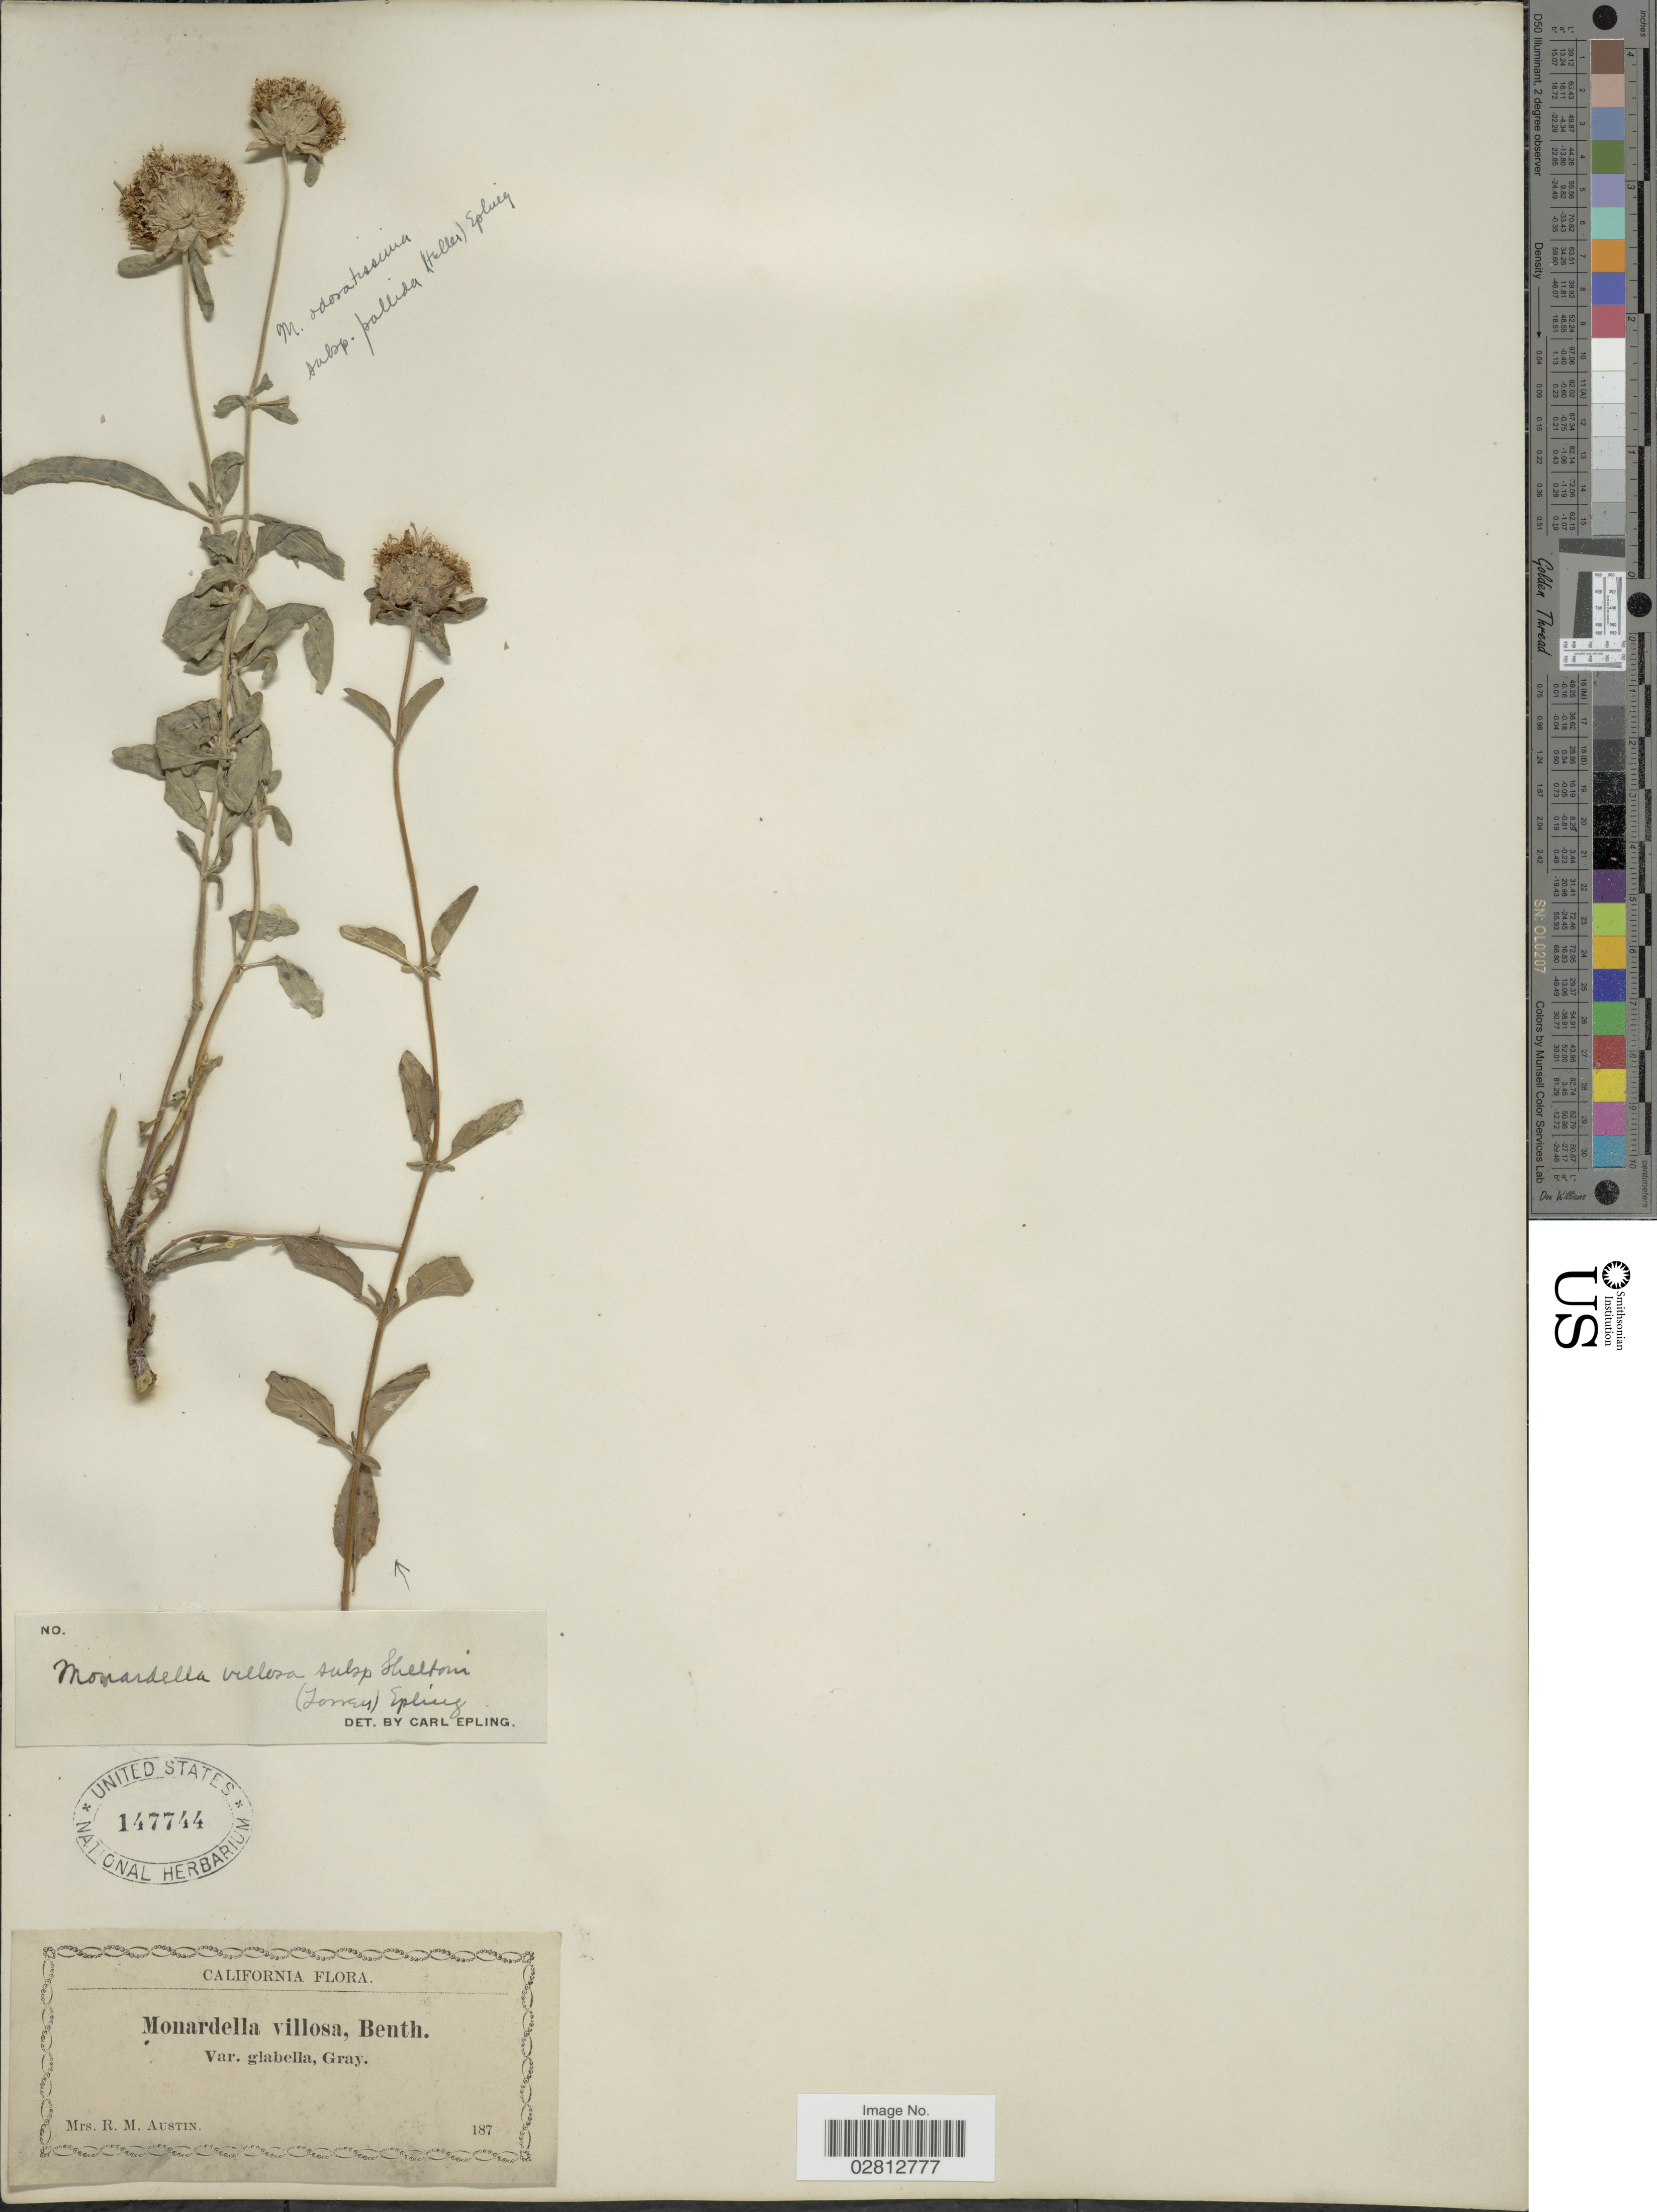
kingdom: Plantae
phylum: Tracheophyta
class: Magnoliopsida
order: Lamiales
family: Lamiaceae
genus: Monardella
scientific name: Monardella villosa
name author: Benth.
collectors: R. Austin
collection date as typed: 187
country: United States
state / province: California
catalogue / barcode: US 147744